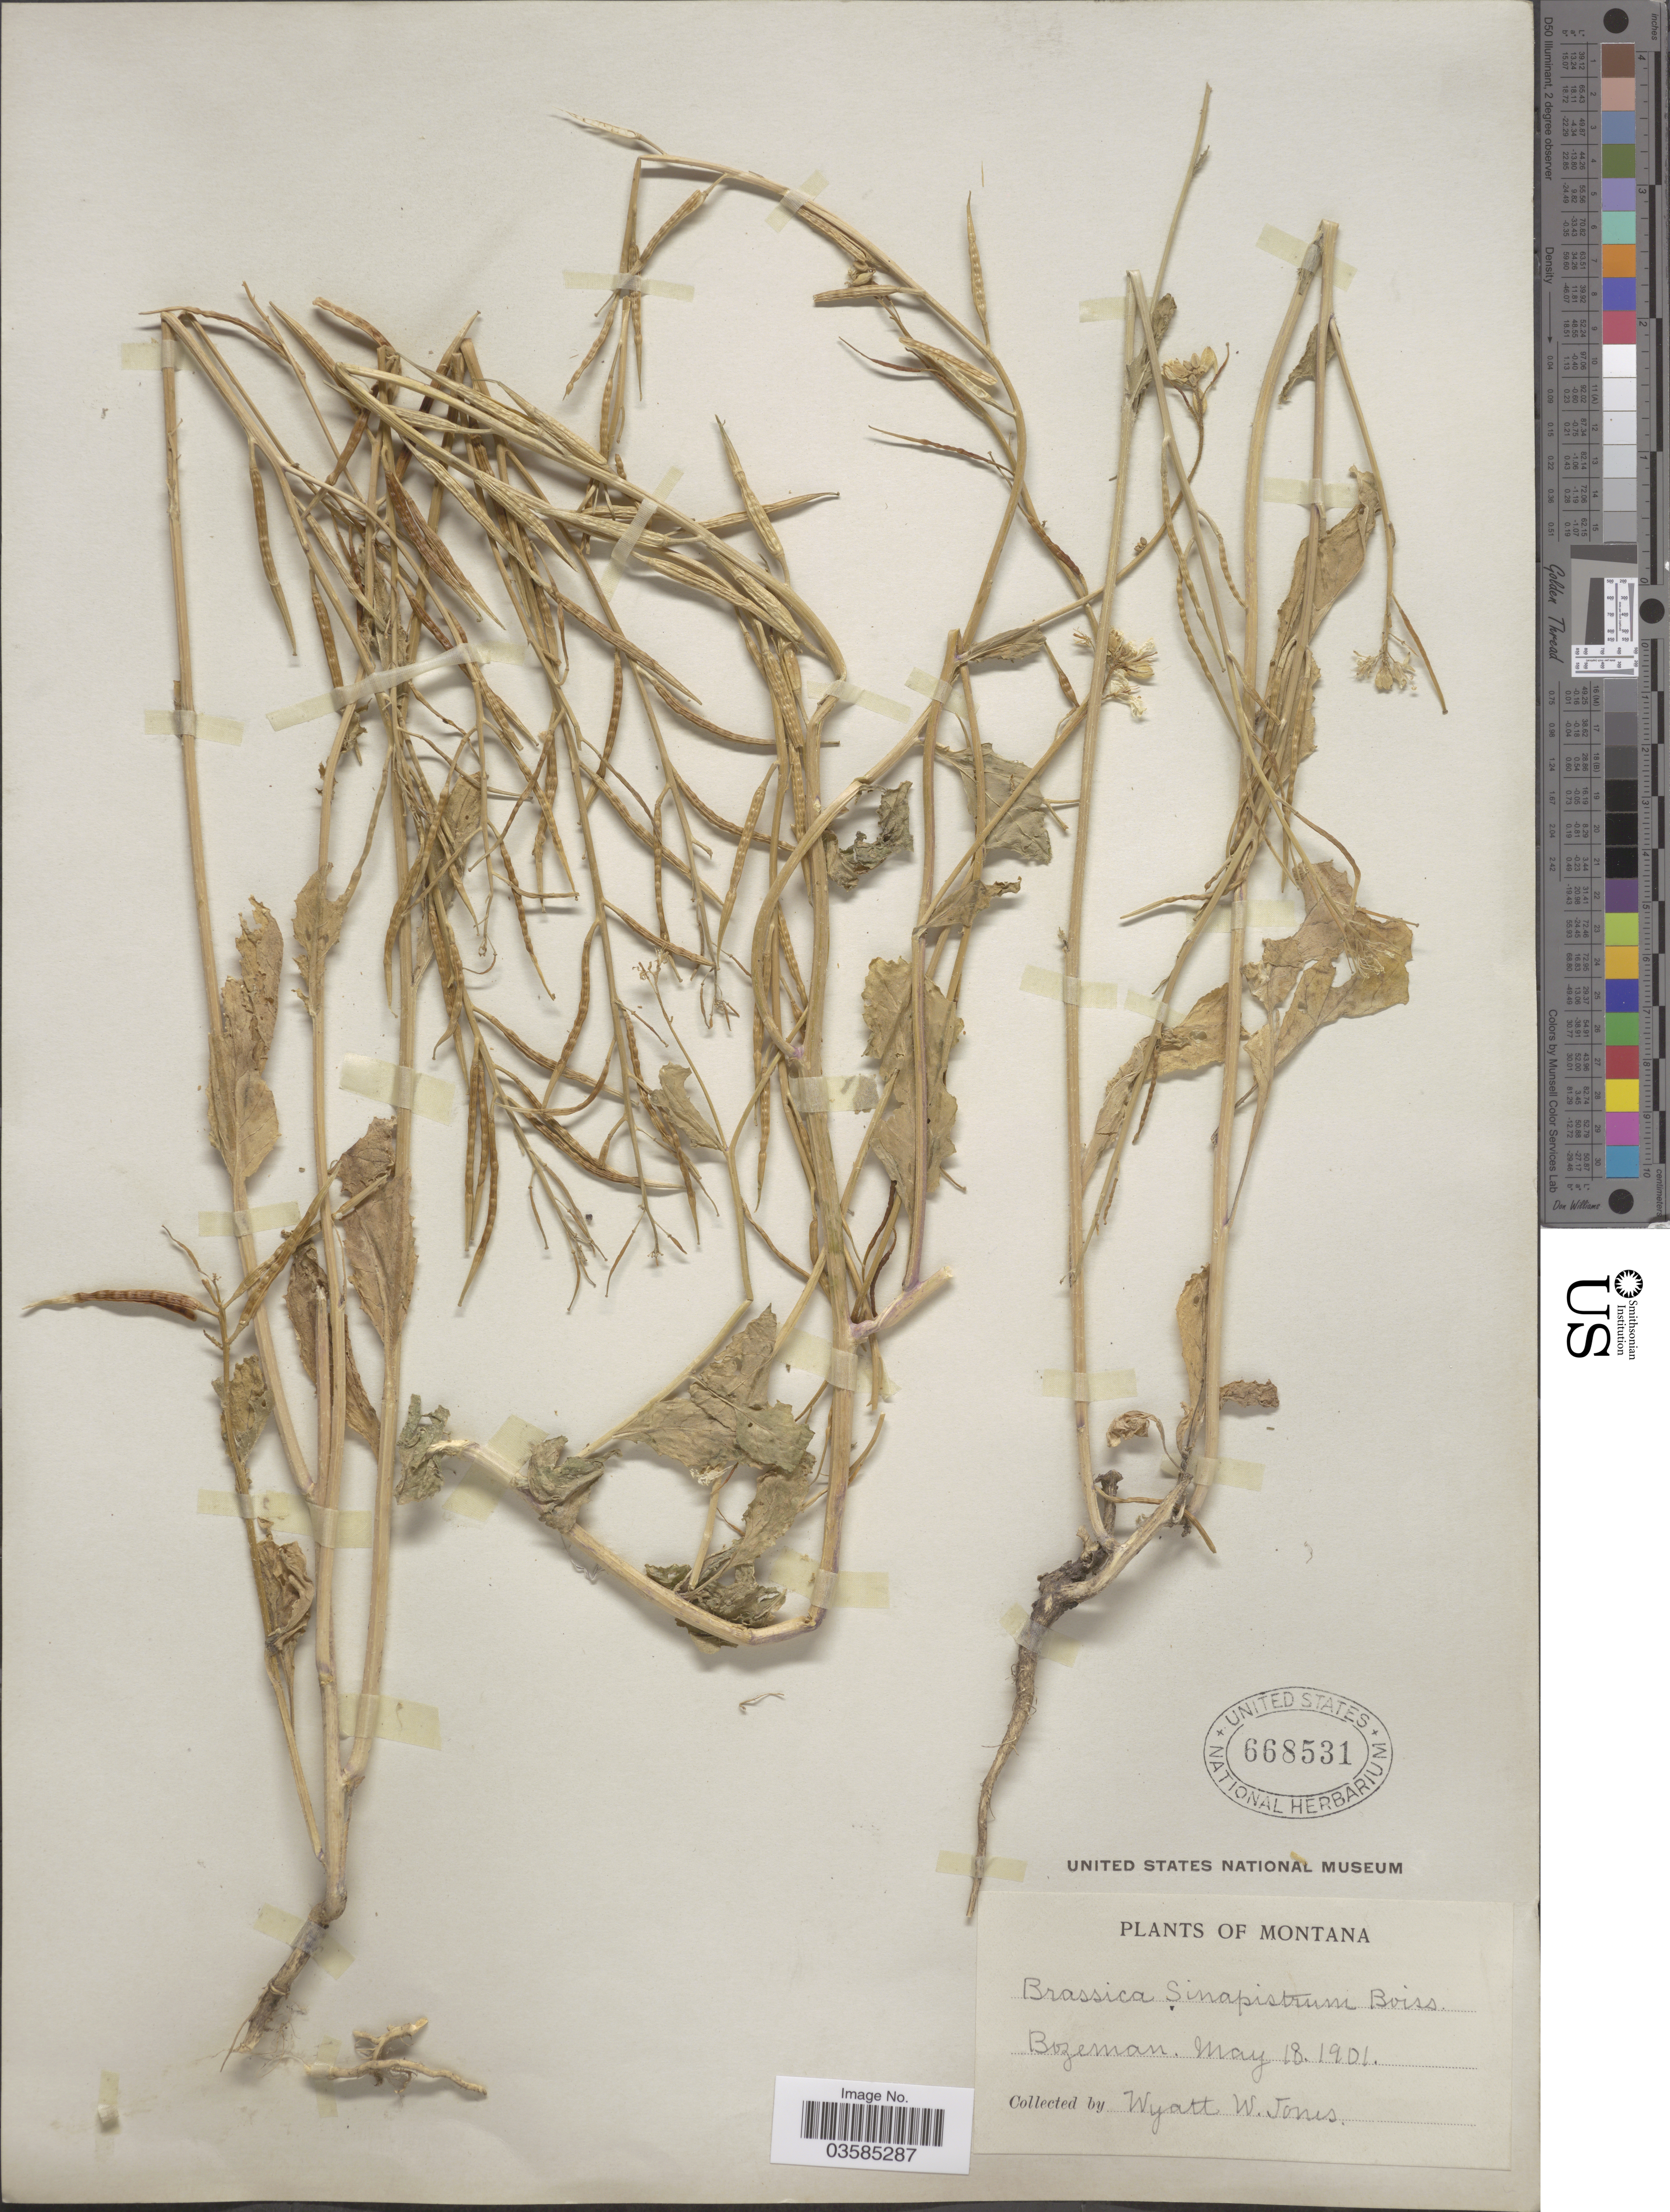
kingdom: Plantae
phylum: Tracheophyta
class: Magnoliopsida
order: Brassicales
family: Brassicaceae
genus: Brassica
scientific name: Brassica sp.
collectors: W. W. Jones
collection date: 1901-05-18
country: United States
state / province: Montana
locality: Bozeman.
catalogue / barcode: US 668531